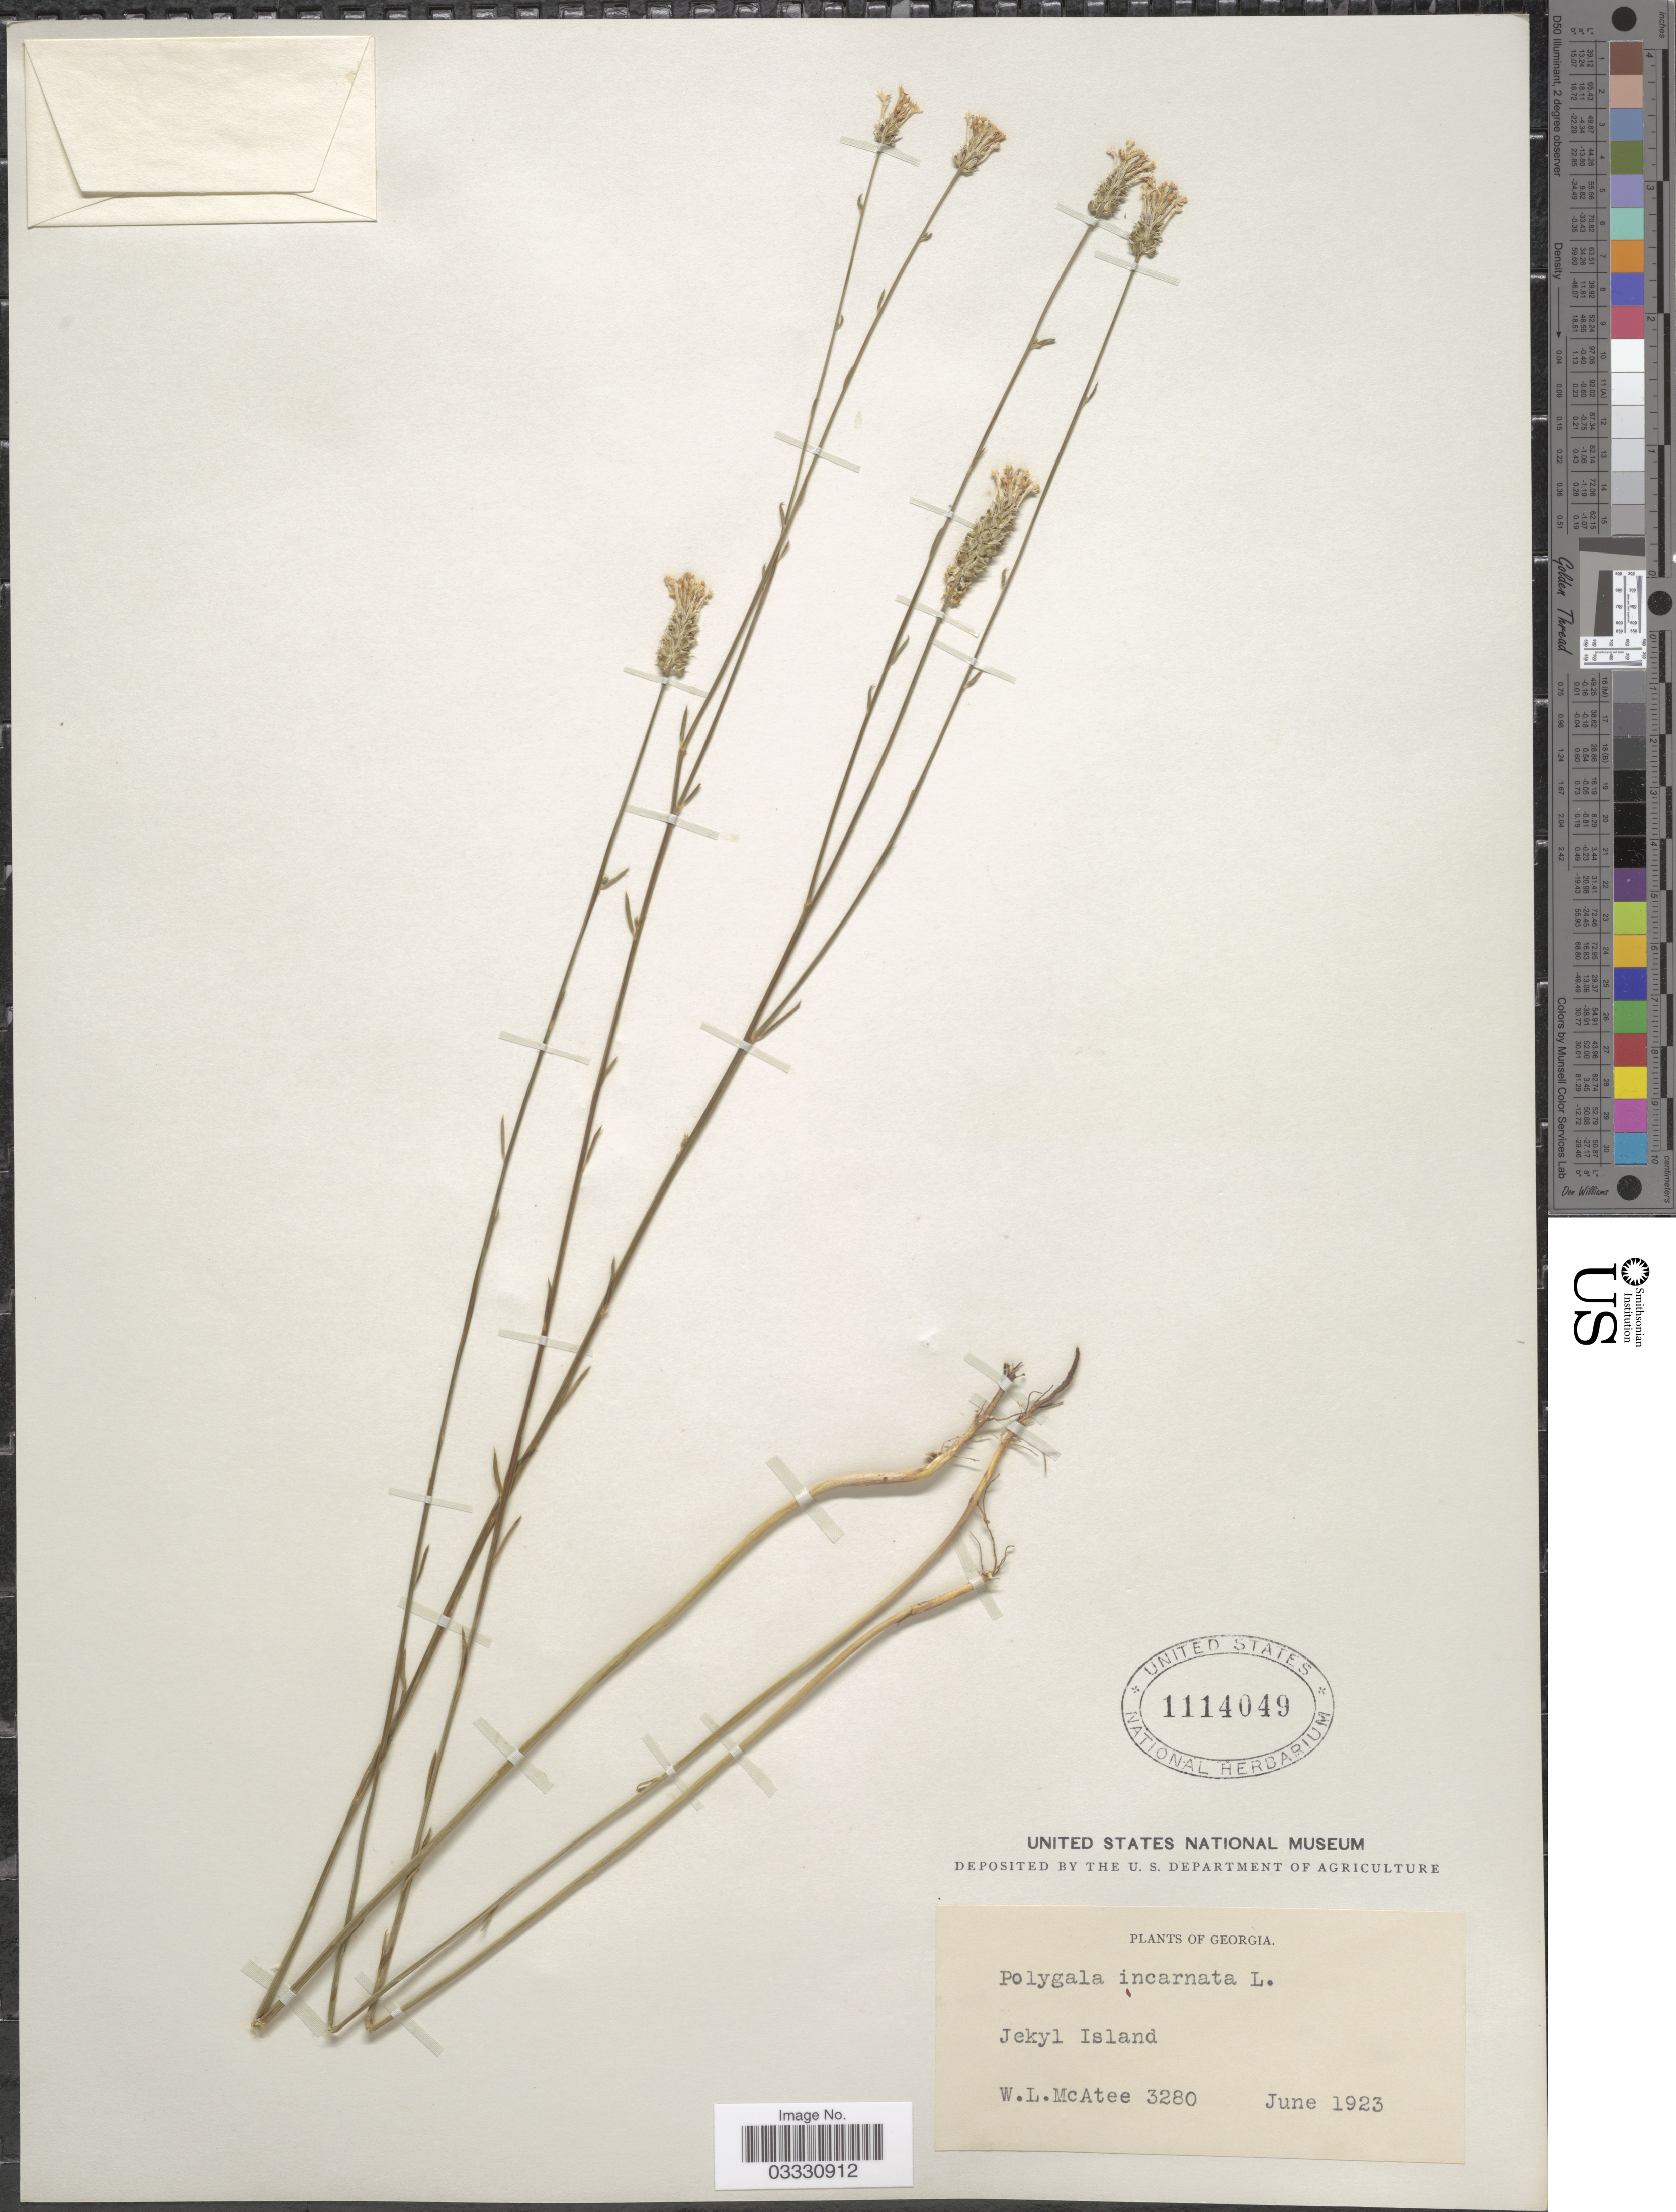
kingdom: Plantae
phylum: Tracheophyta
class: Magnoliopsida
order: Fabales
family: Polygalaceae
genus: Polygala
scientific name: Polygala incarnata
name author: L.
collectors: W. McAtee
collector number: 3280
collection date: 1923-06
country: United States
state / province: Georgia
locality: Jekyl Island.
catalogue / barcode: US 1114049